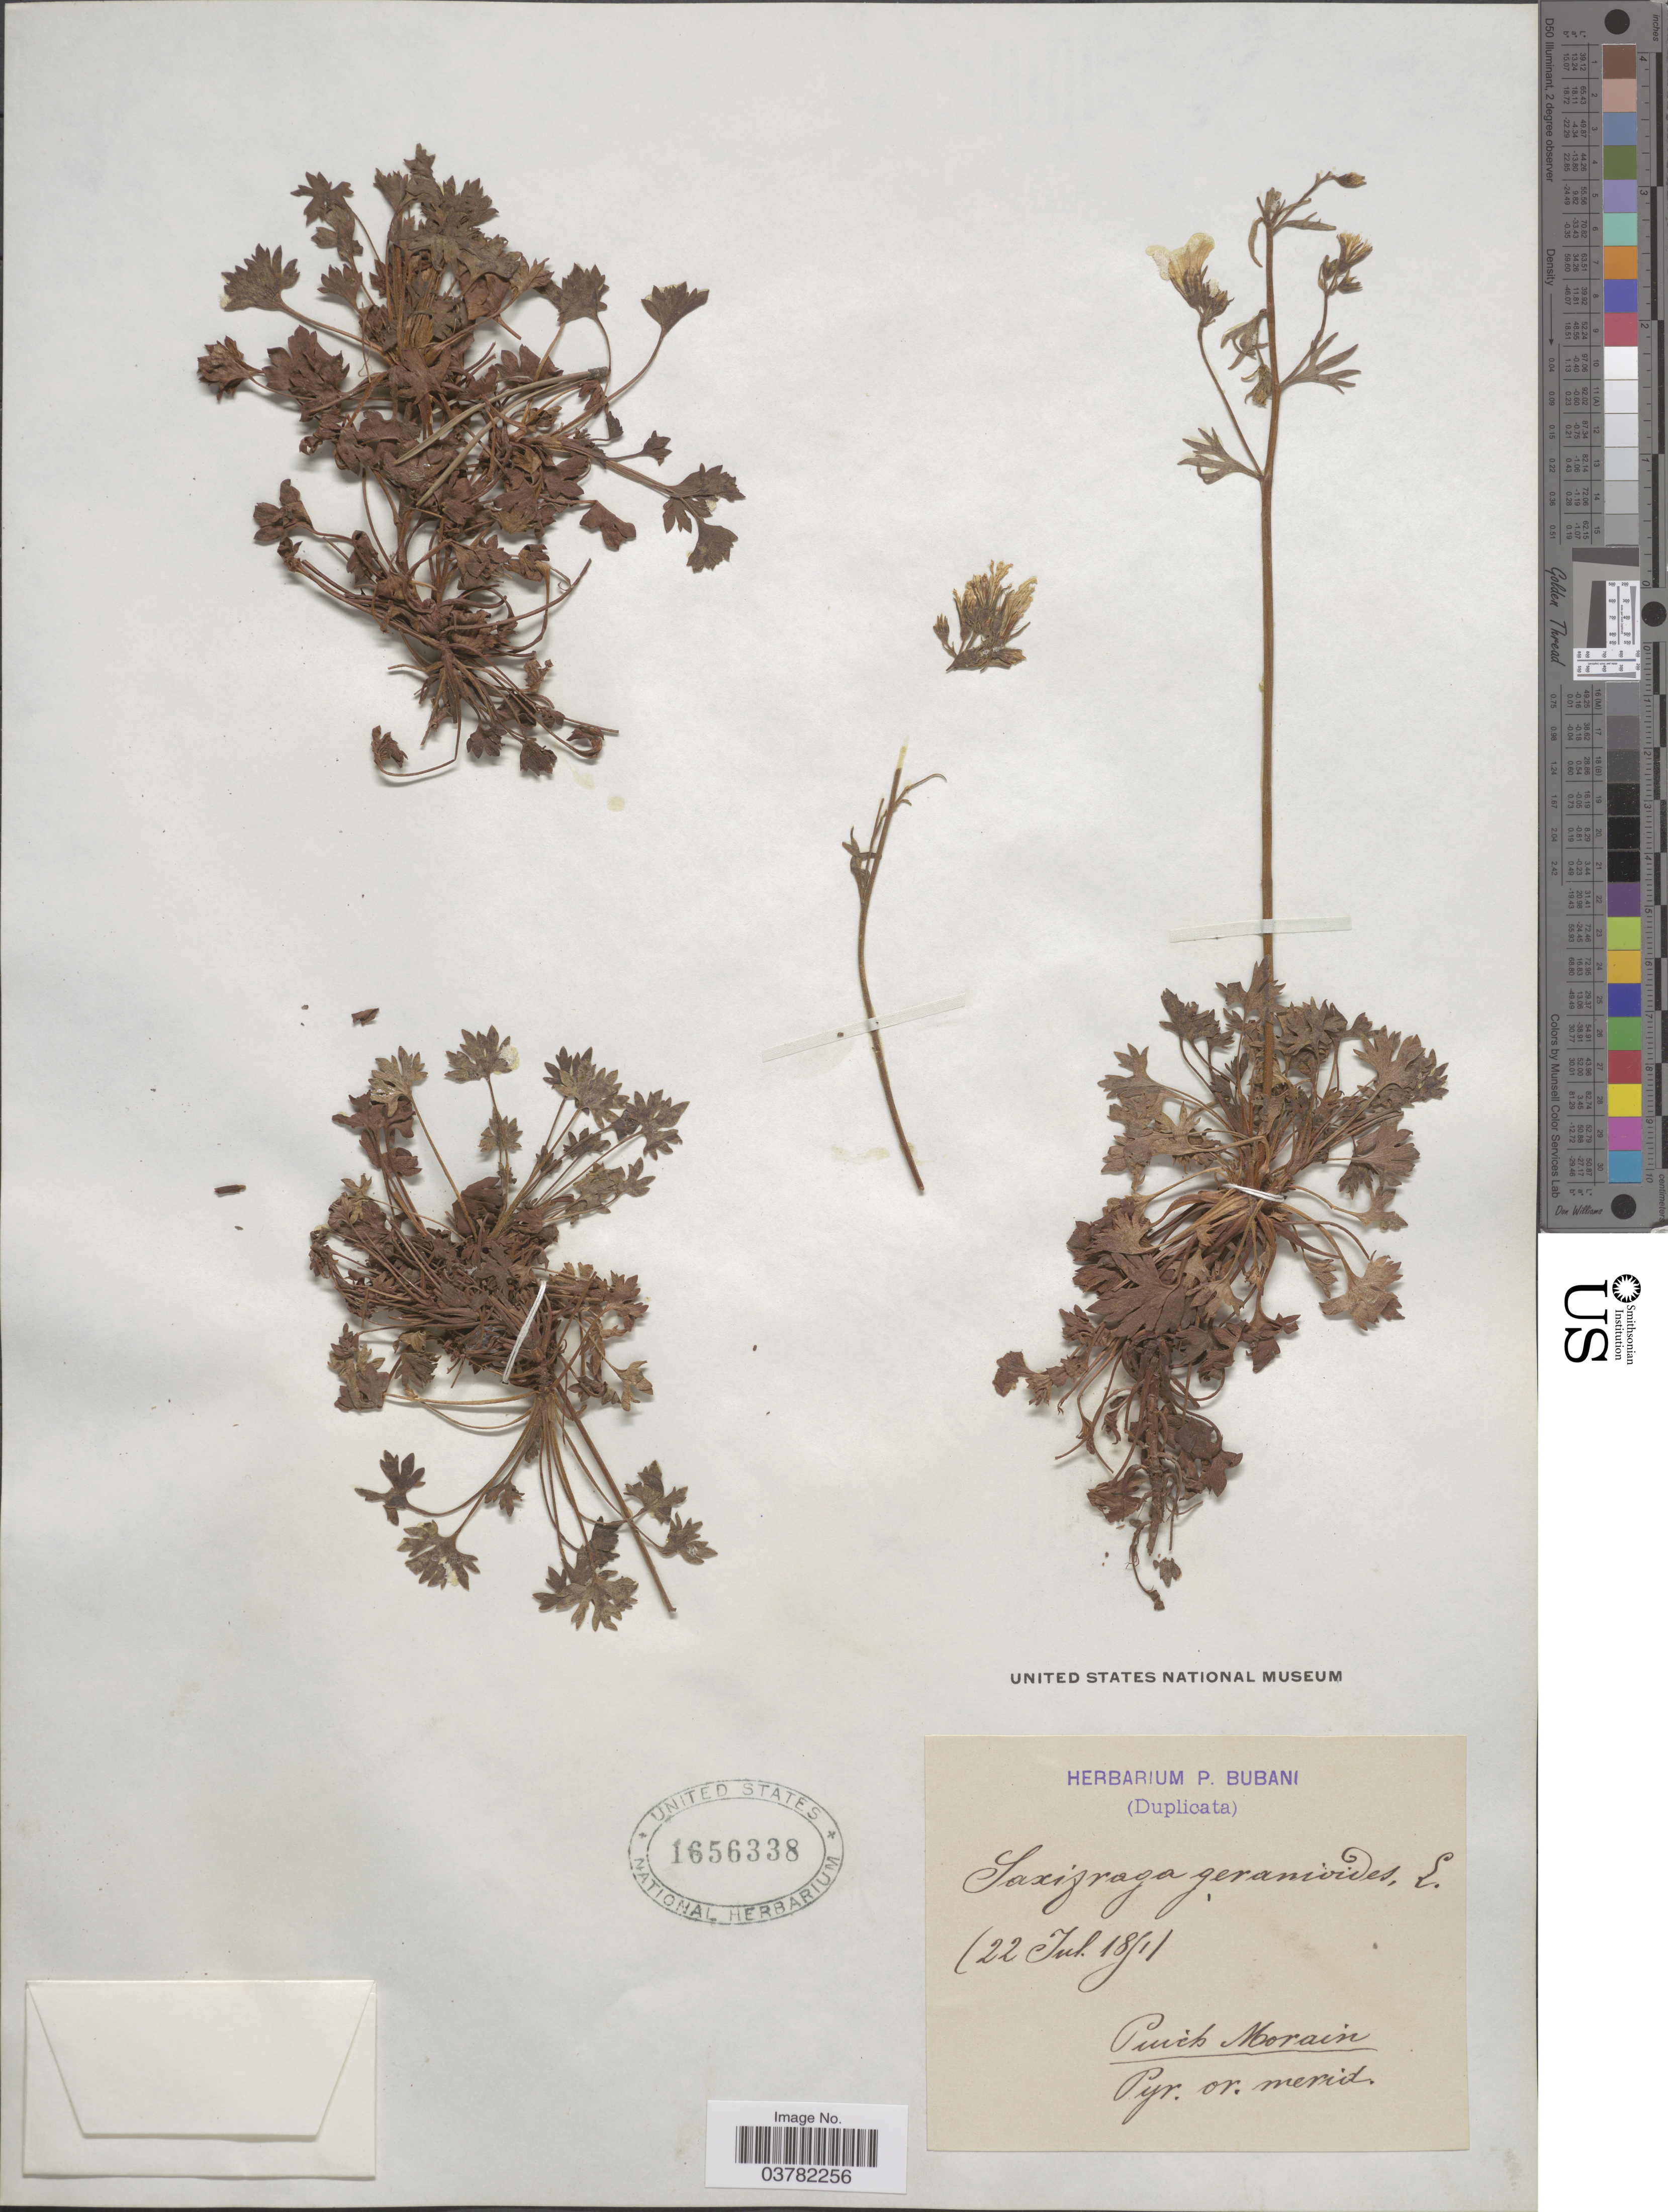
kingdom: Plantae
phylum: Tracheophyta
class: Magnoliopsida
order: Saxifragales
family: Saxifragaceae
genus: Saxifraga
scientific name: Saxifraga geranioides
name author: L.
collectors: ex herb. P. Bubani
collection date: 1851-07-22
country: France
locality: Puich Morain. Pyr. Or. Merid.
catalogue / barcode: US 1656338